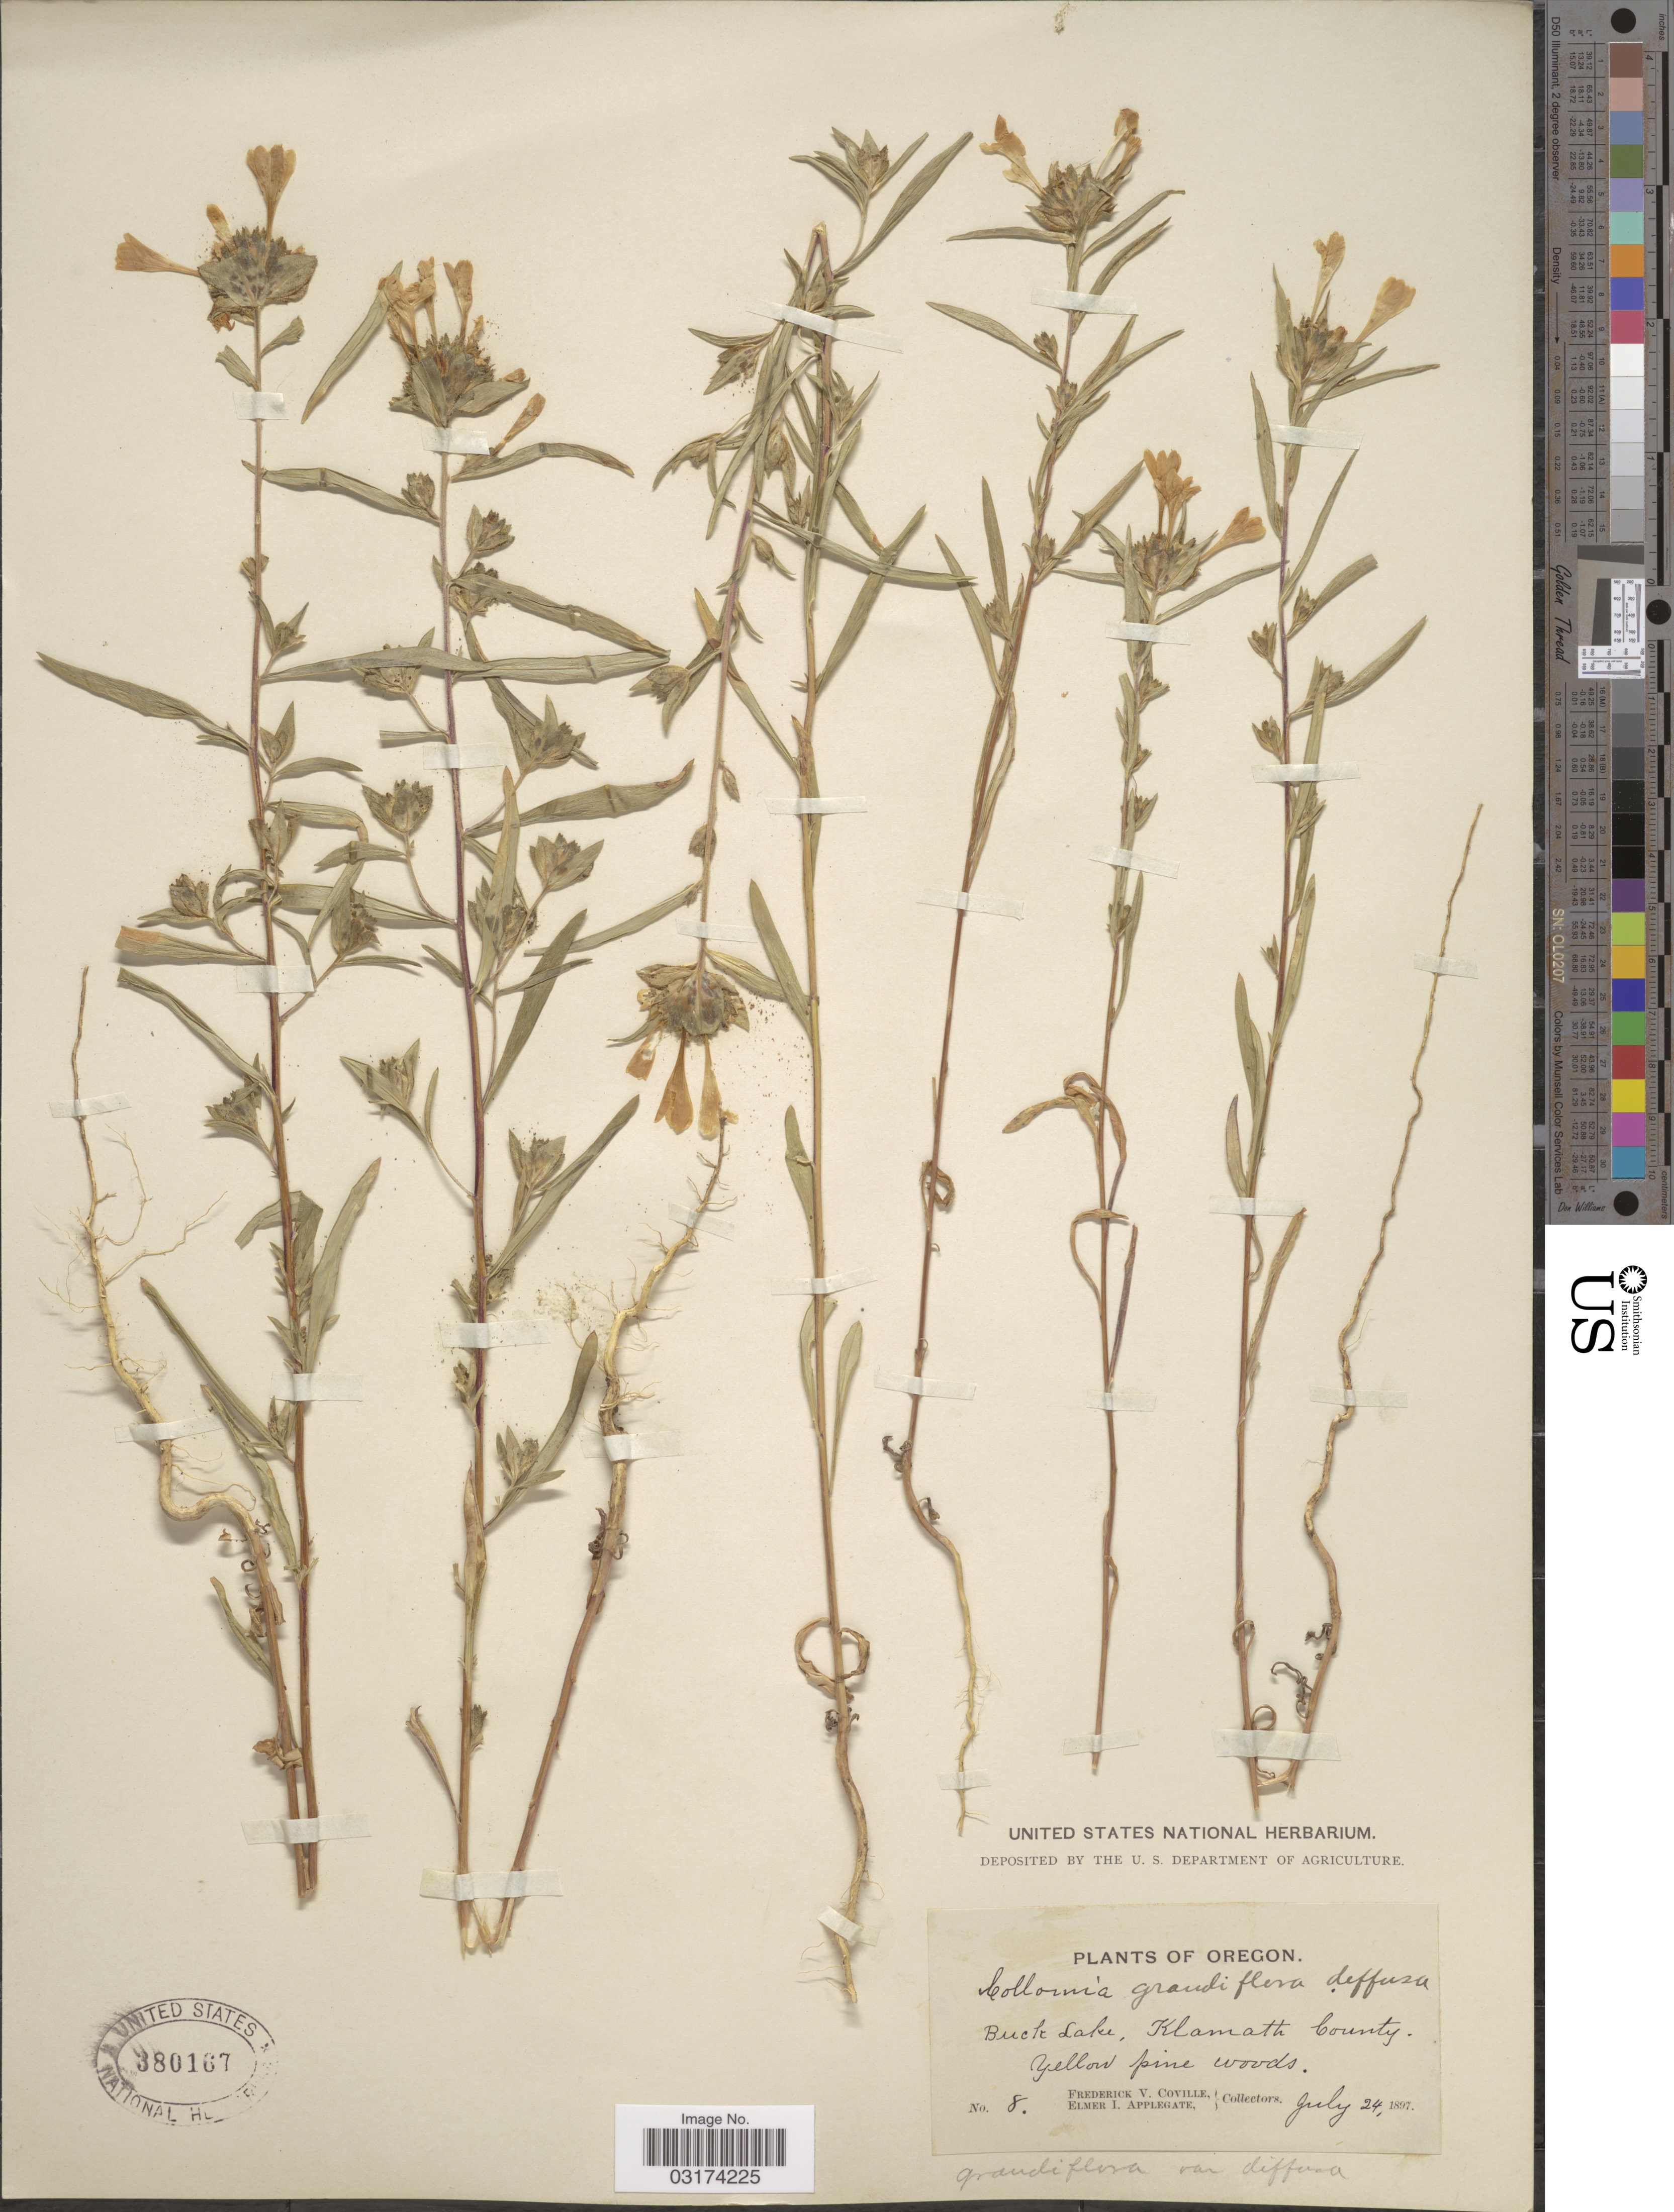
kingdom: Plantae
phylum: Tracheophyta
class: Magnoliopsida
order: Ericales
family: Polemoniaceae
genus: Collomia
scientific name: Collomia grandiflora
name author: Douglas ex Lindl.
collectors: F. V. Coville & E. I. Applegate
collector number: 8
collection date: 1897-07-24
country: United States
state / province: Oregon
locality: Buck Lake, Klamath County, Yellow Pine woods.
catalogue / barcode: US 380167